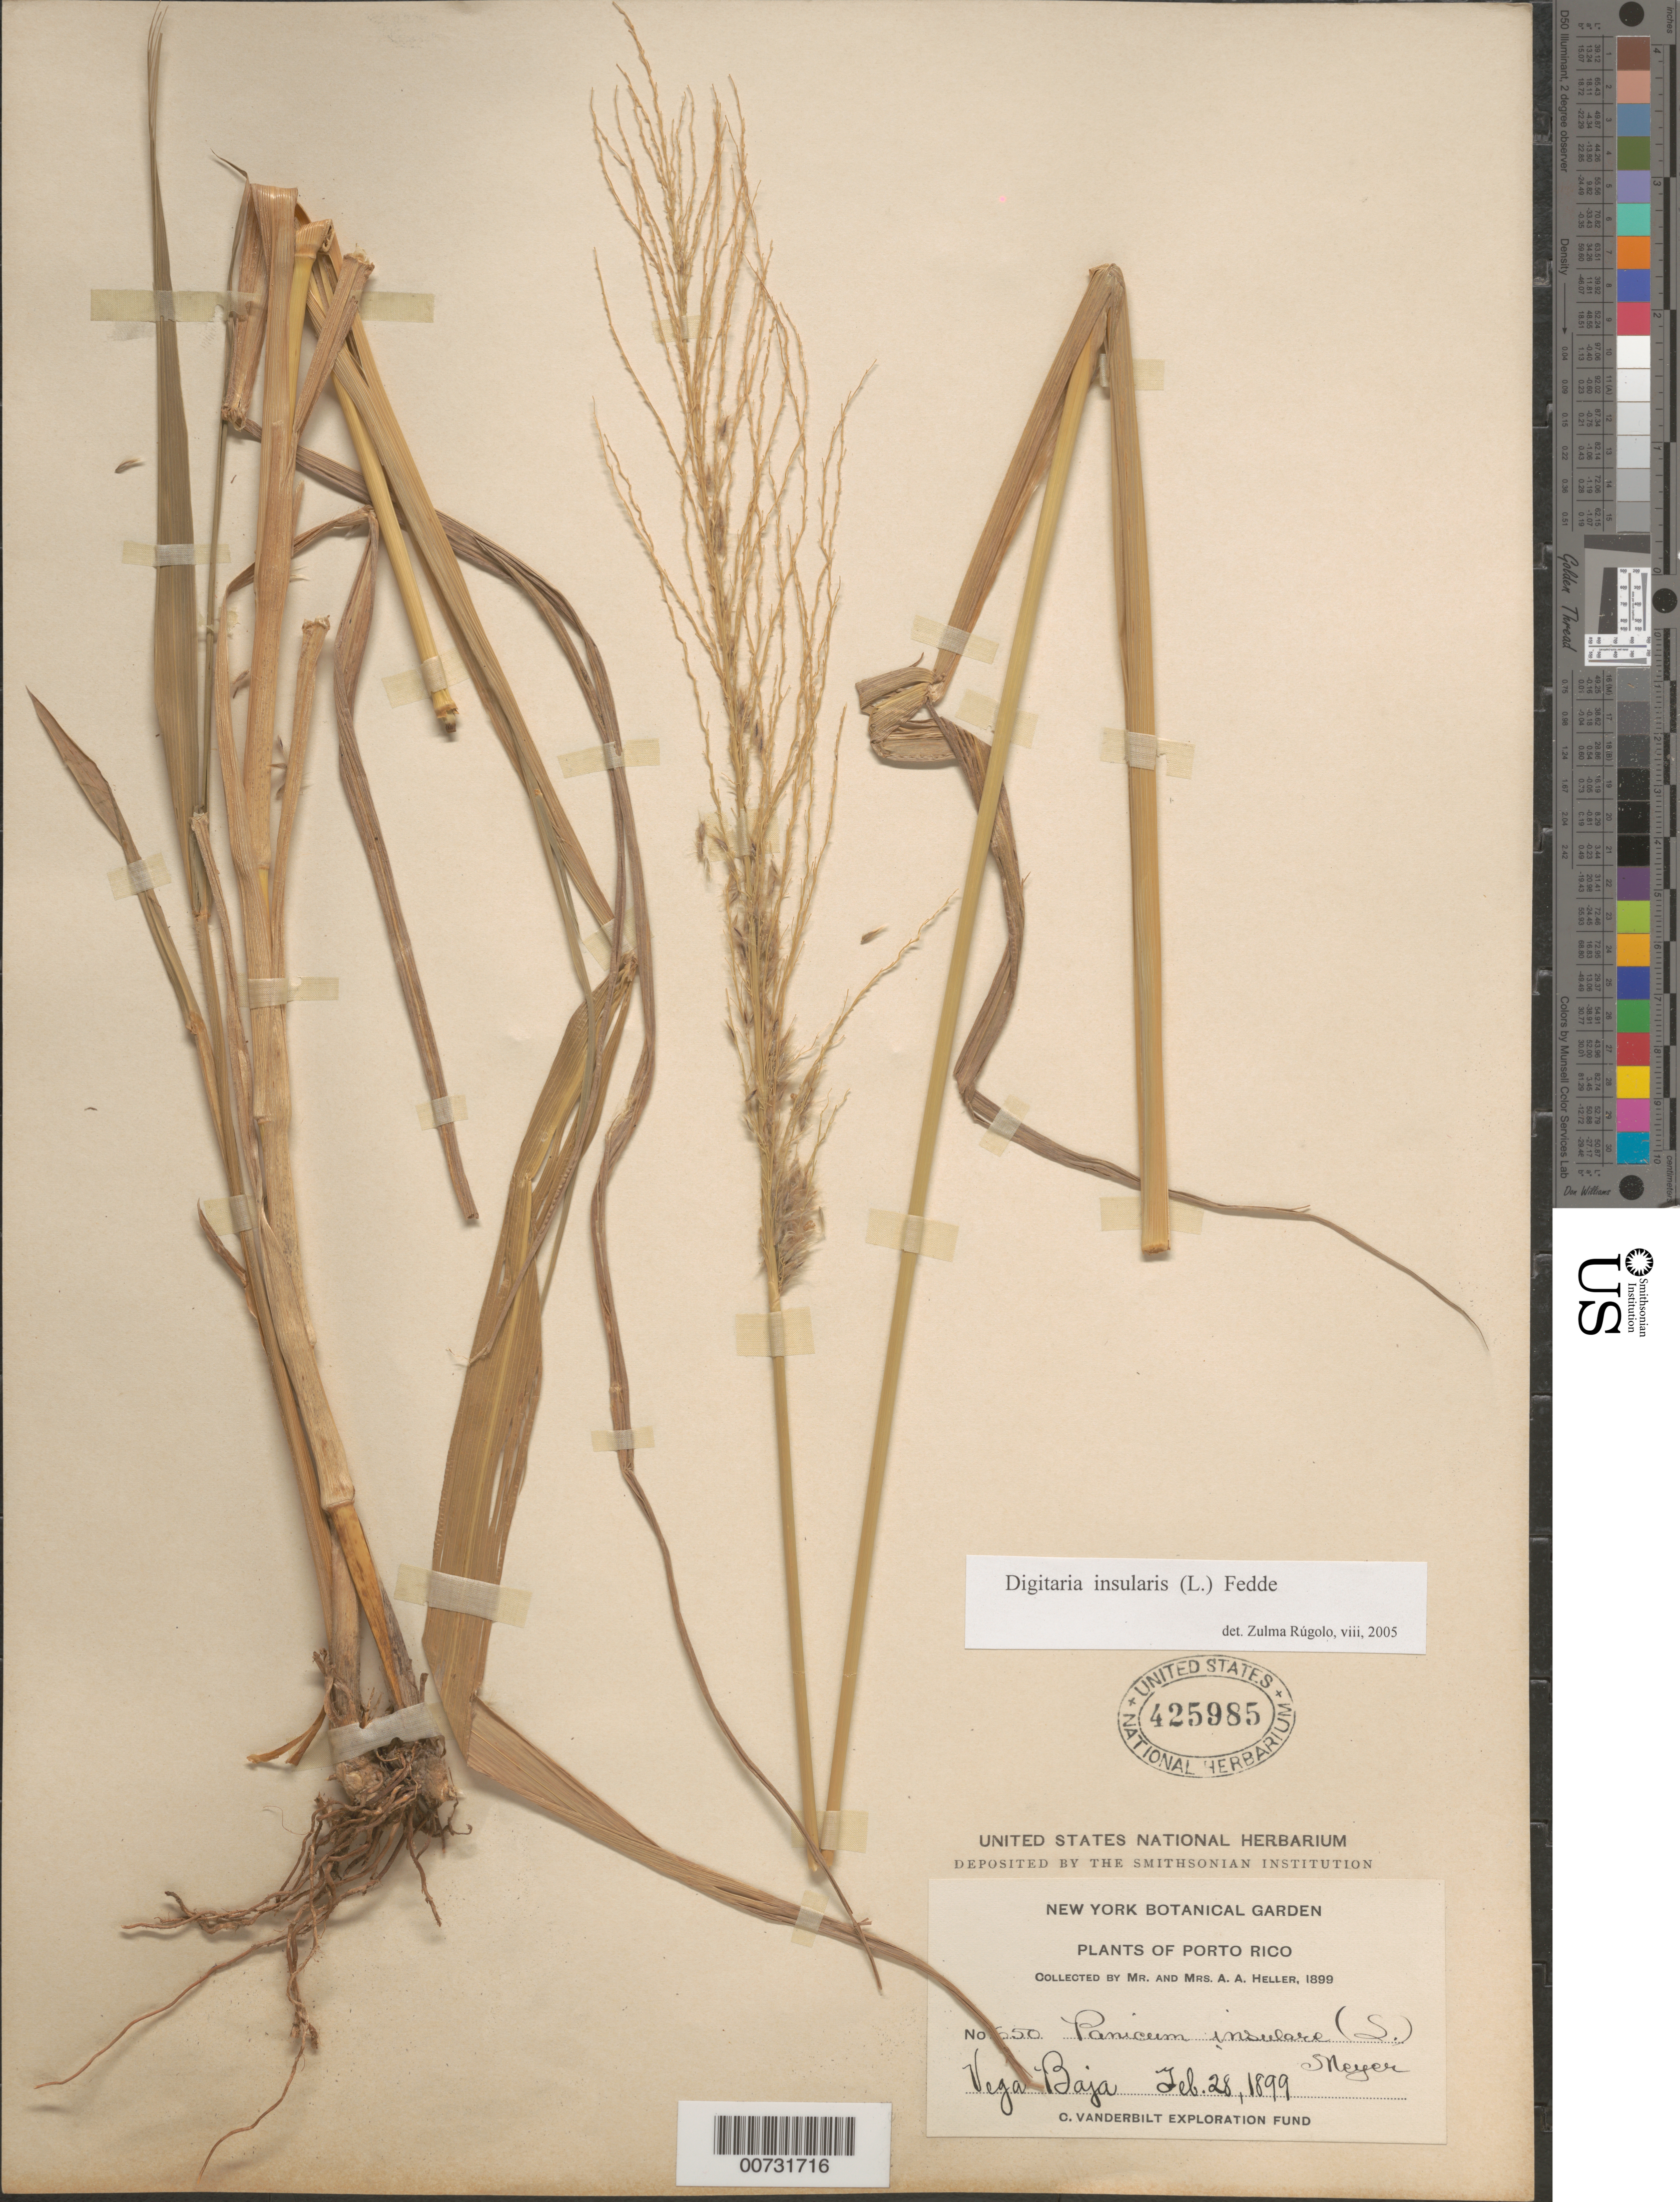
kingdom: Plantae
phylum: Tracheophyta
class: Liliopsida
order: Poales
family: Poaceae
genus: Digitaria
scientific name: Digitaria insularis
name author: (L.) Mez ex Ekman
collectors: A. A. Heller & E. G. Heller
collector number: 650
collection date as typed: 28 Feb 1899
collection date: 1899-02-28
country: Puerto Rico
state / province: Vega Baja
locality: Vega Baja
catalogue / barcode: US 425985